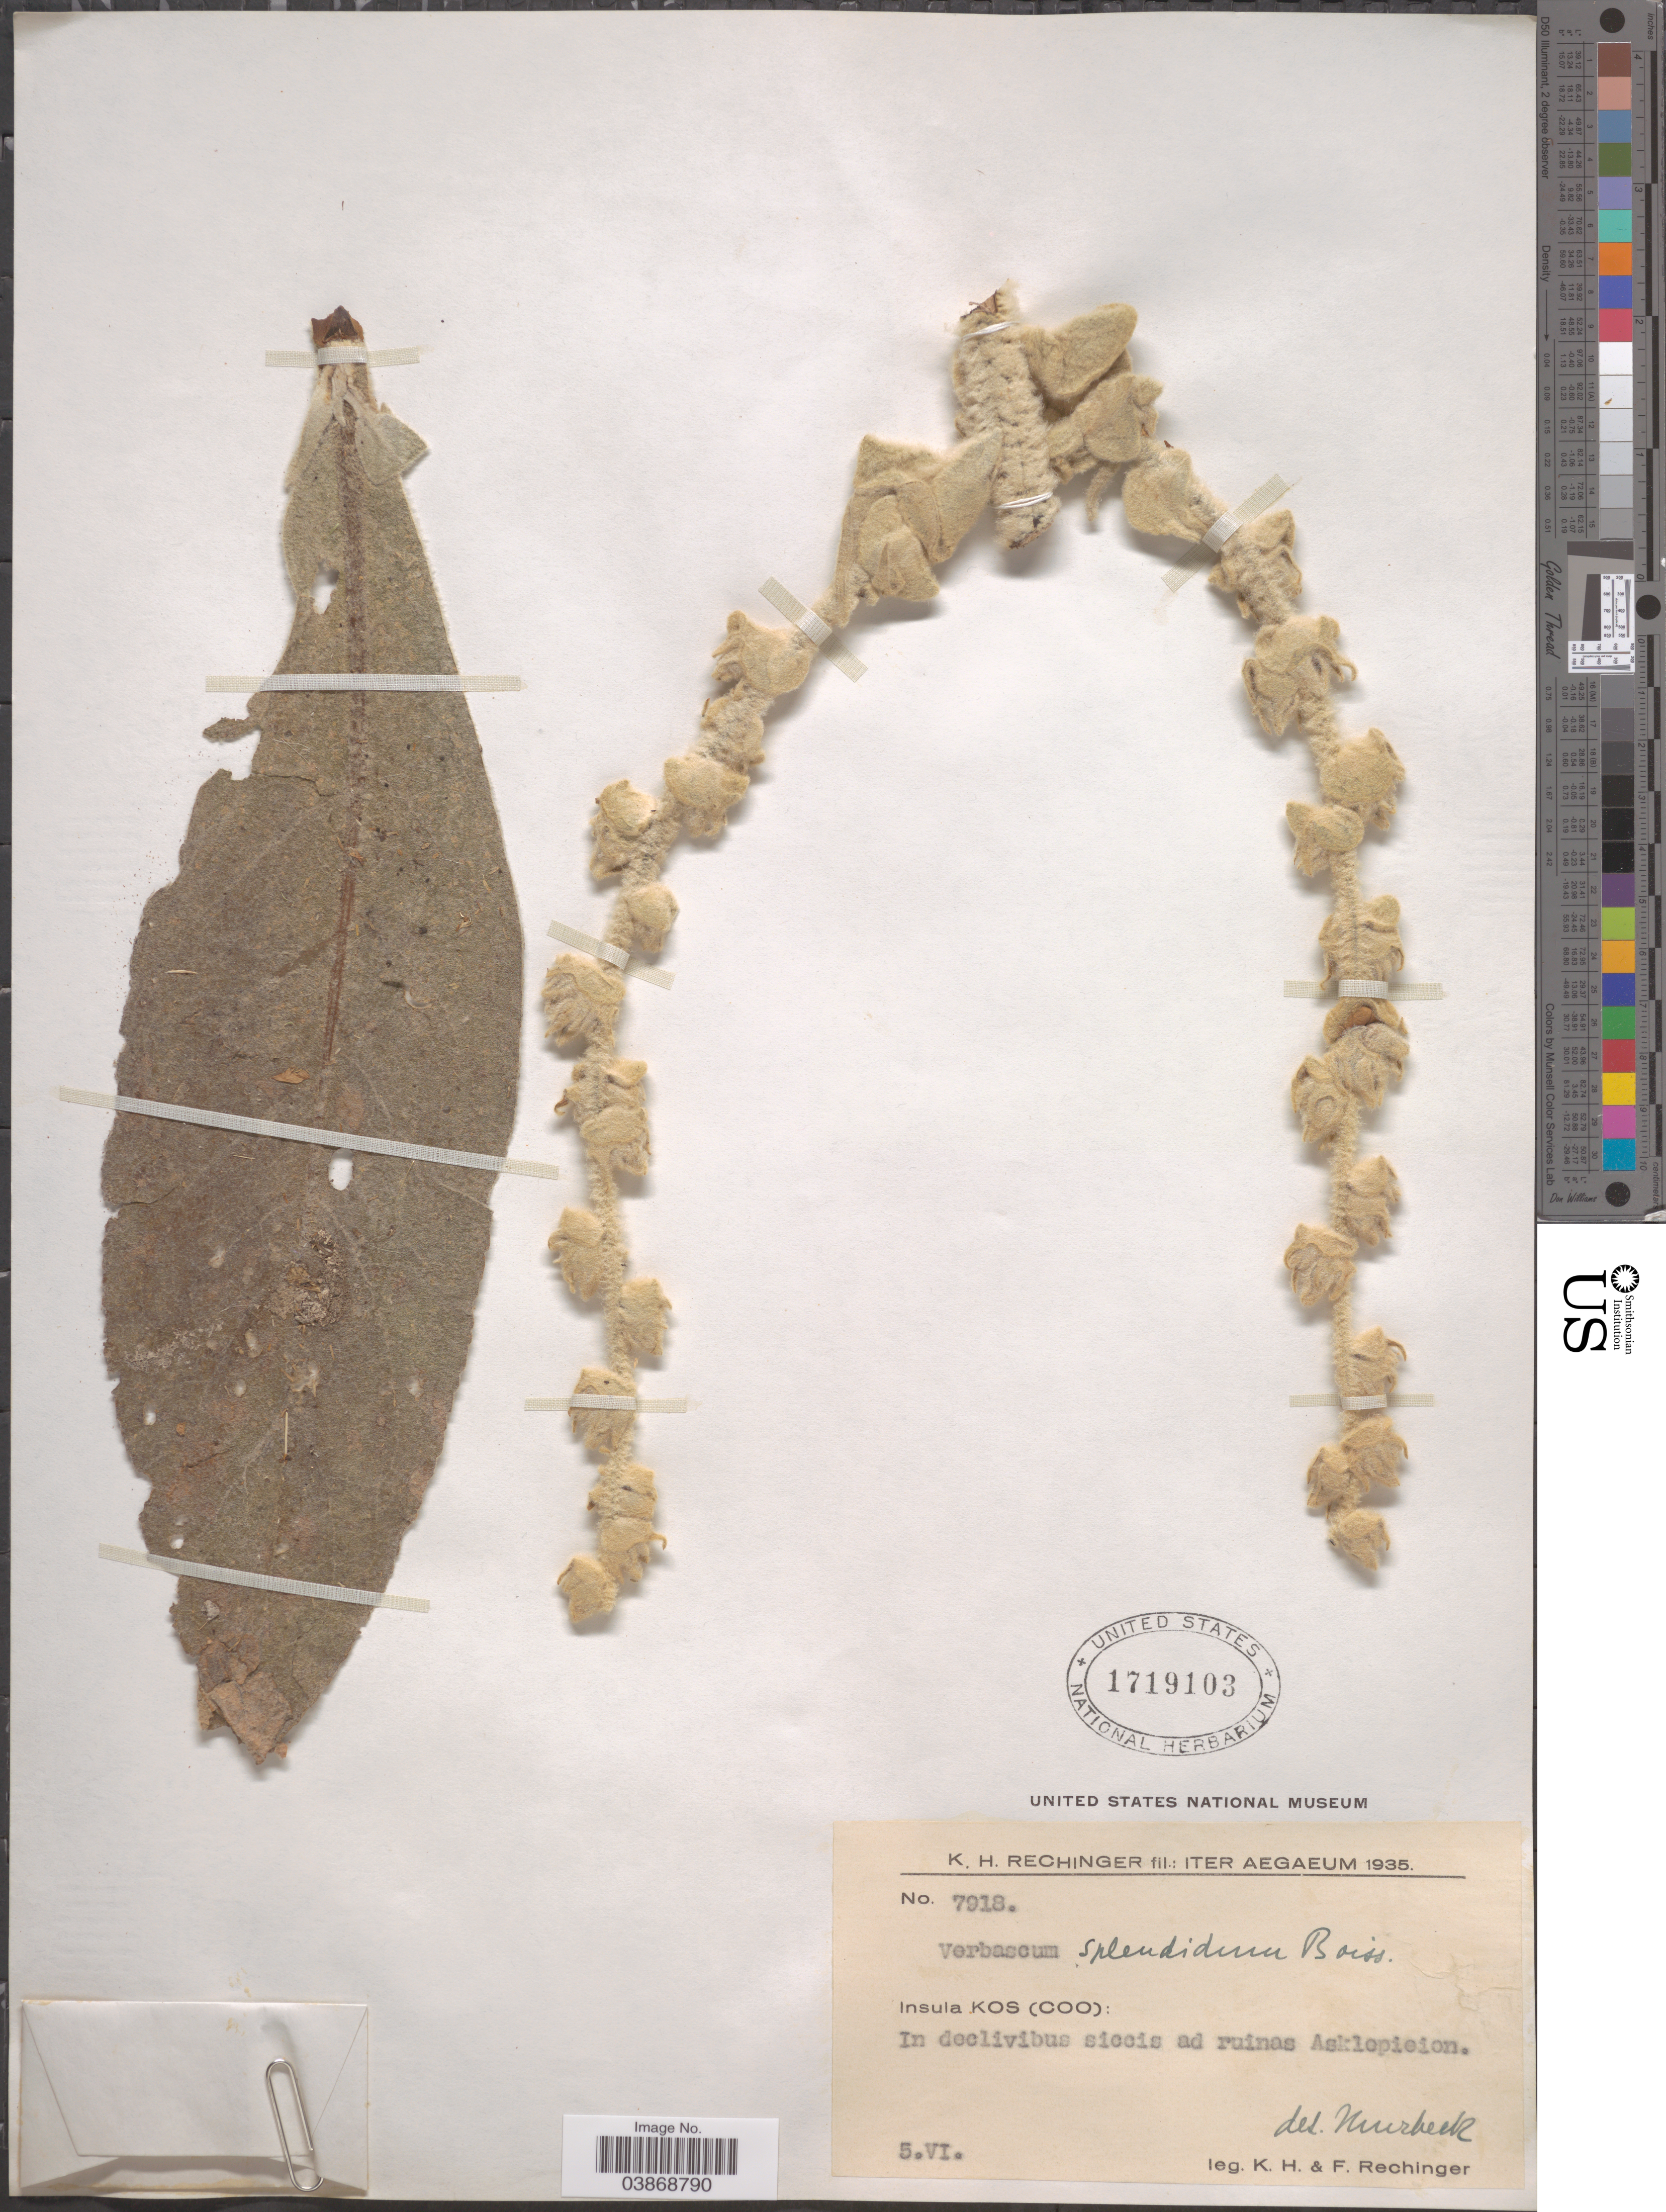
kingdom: Plantae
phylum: Tracheophyta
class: Magnoliopsida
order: Lamiales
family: Scrophulariaceae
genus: Verbascum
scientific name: Verbascum splendidum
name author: Boiss.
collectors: K. H. Rechinger & F. Rechinger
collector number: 7918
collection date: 1935-06-05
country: Greece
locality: Aegaeum. Insula Kos (Coo): In declivibus siccis ad ruinas Asklepieion.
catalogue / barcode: US 1719103